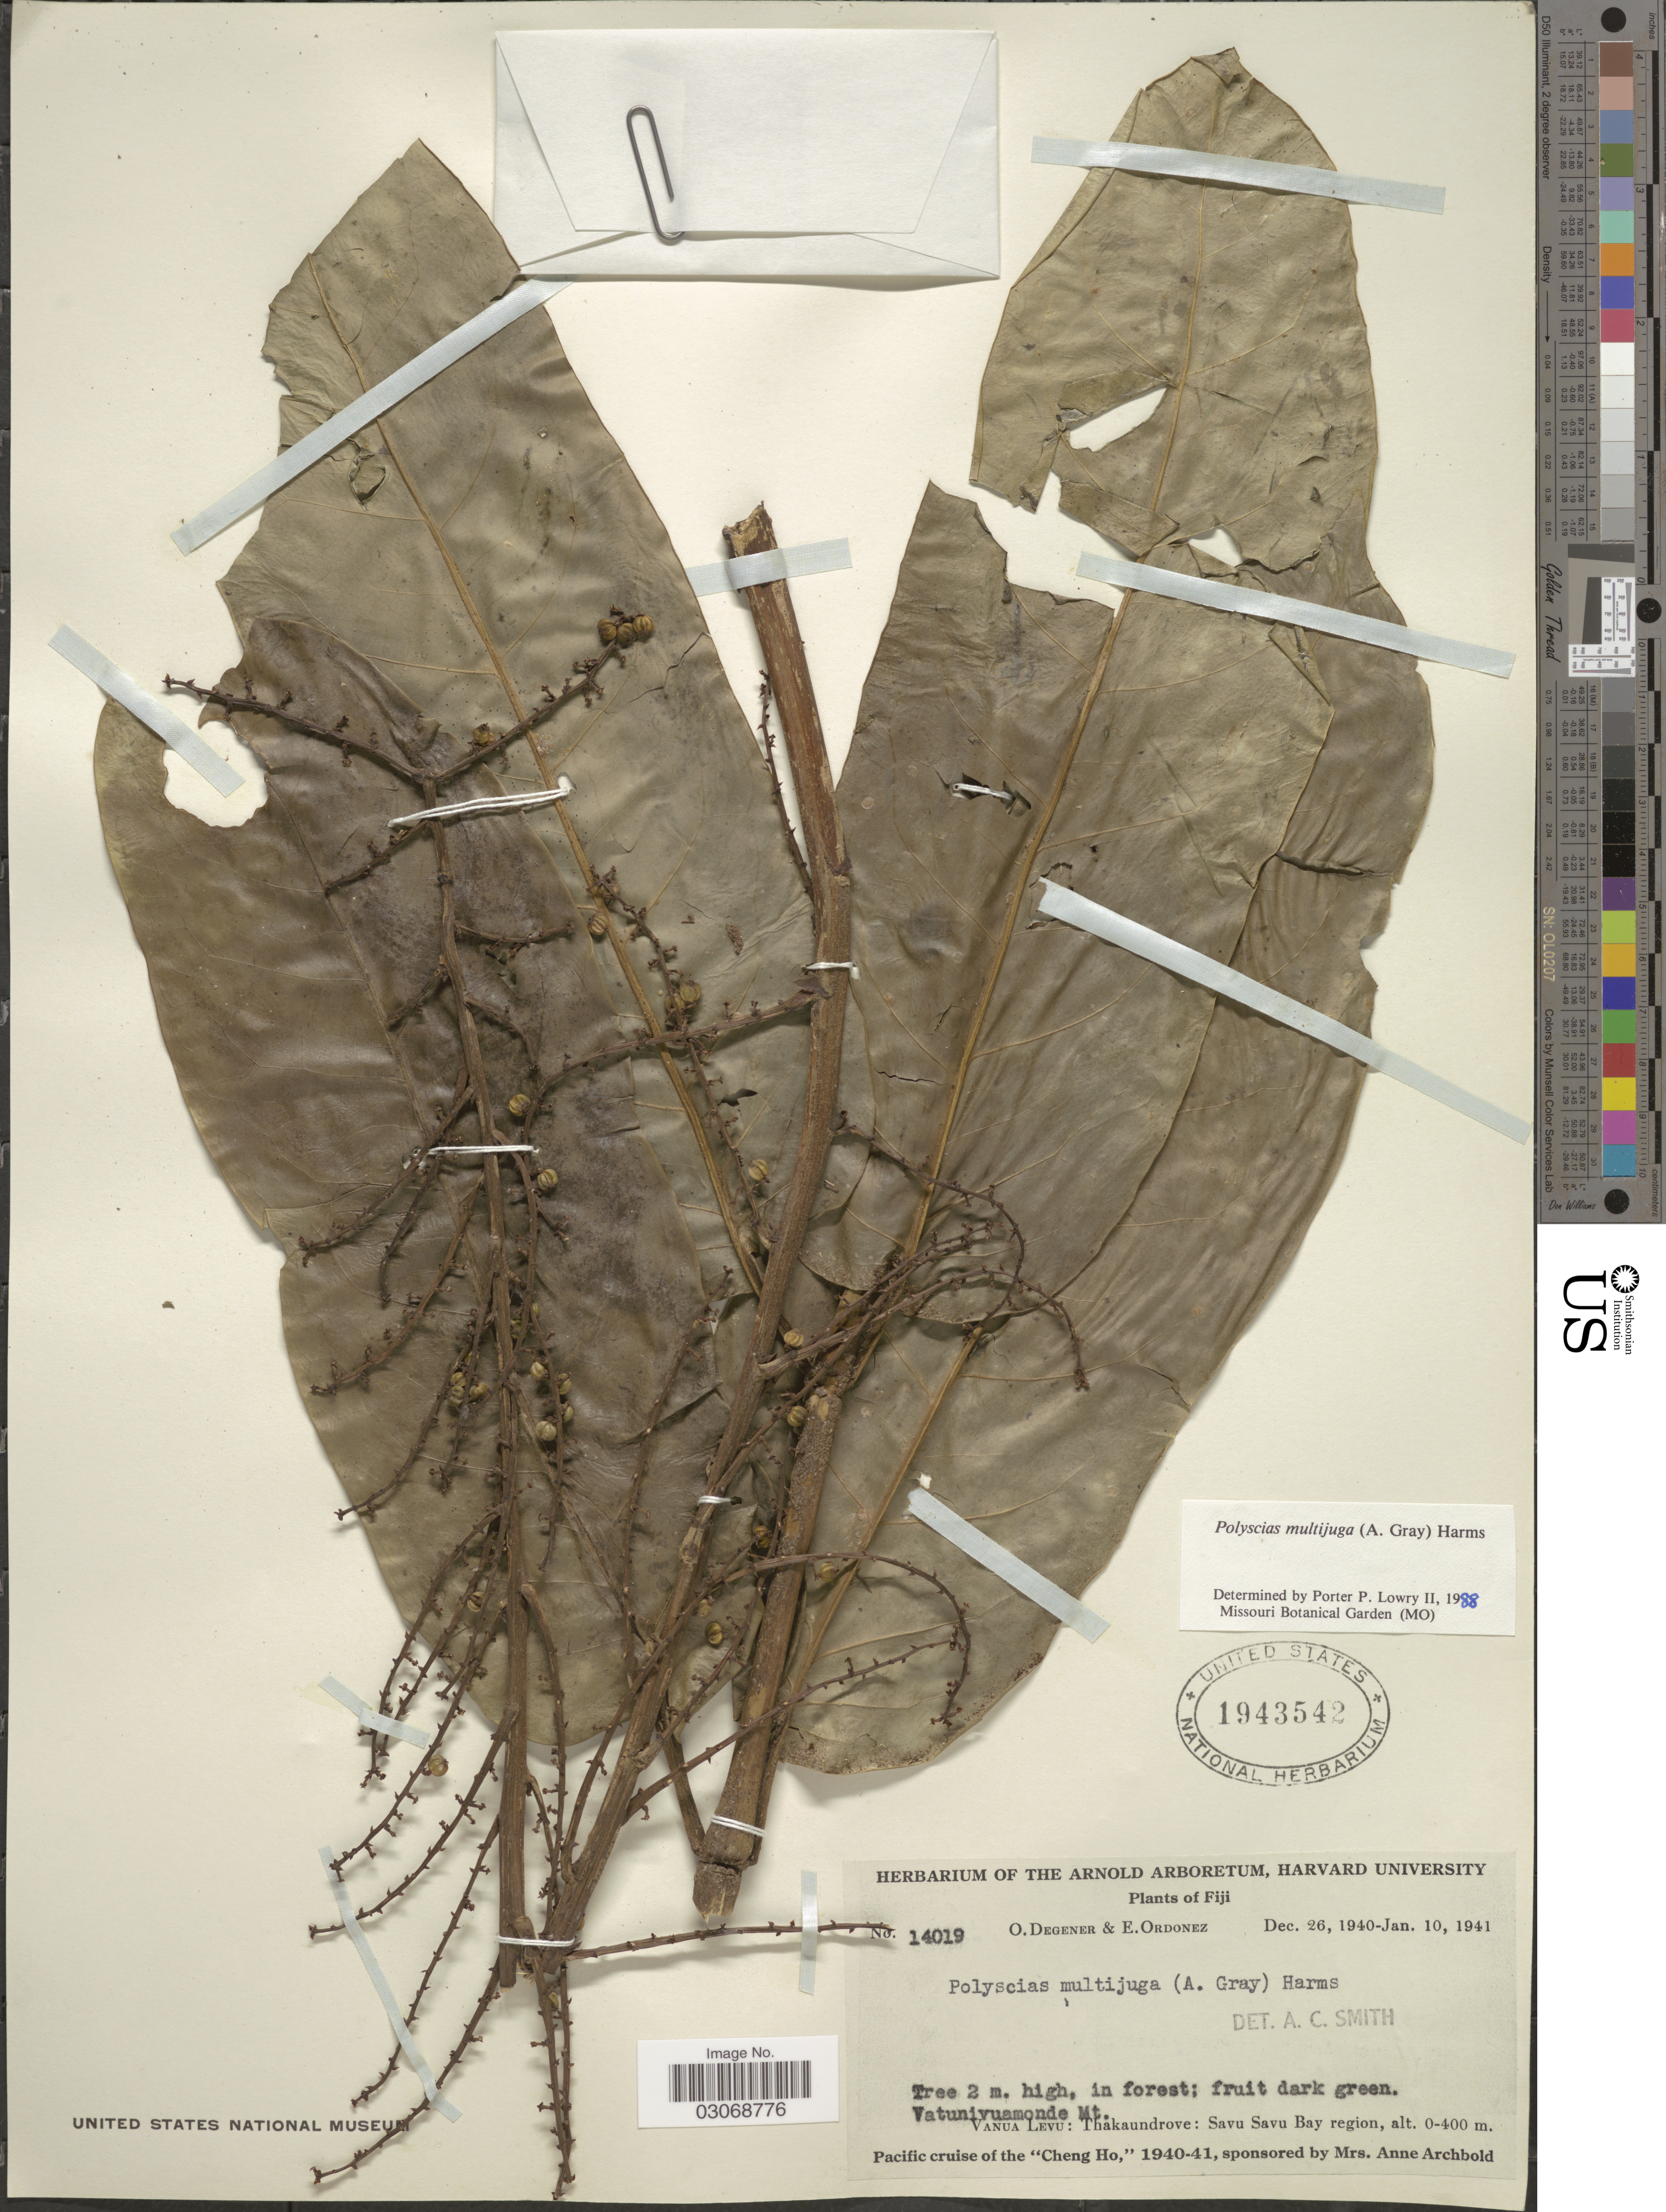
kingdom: Plantae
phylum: Tracheophyta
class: Magnoliopsida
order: Apiales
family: Araliaceae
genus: Polyscias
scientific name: Polyscias multijuga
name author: Harms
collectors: O. Degener & E. Ordonez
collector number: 14019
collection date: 1940-12-26/1941-01-10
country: Fiji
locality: Vatunivuamonde Mt., Vanua Levu: Thakaundrove: Savu Savu Bay region.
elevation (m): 0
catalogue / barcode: US 1943542